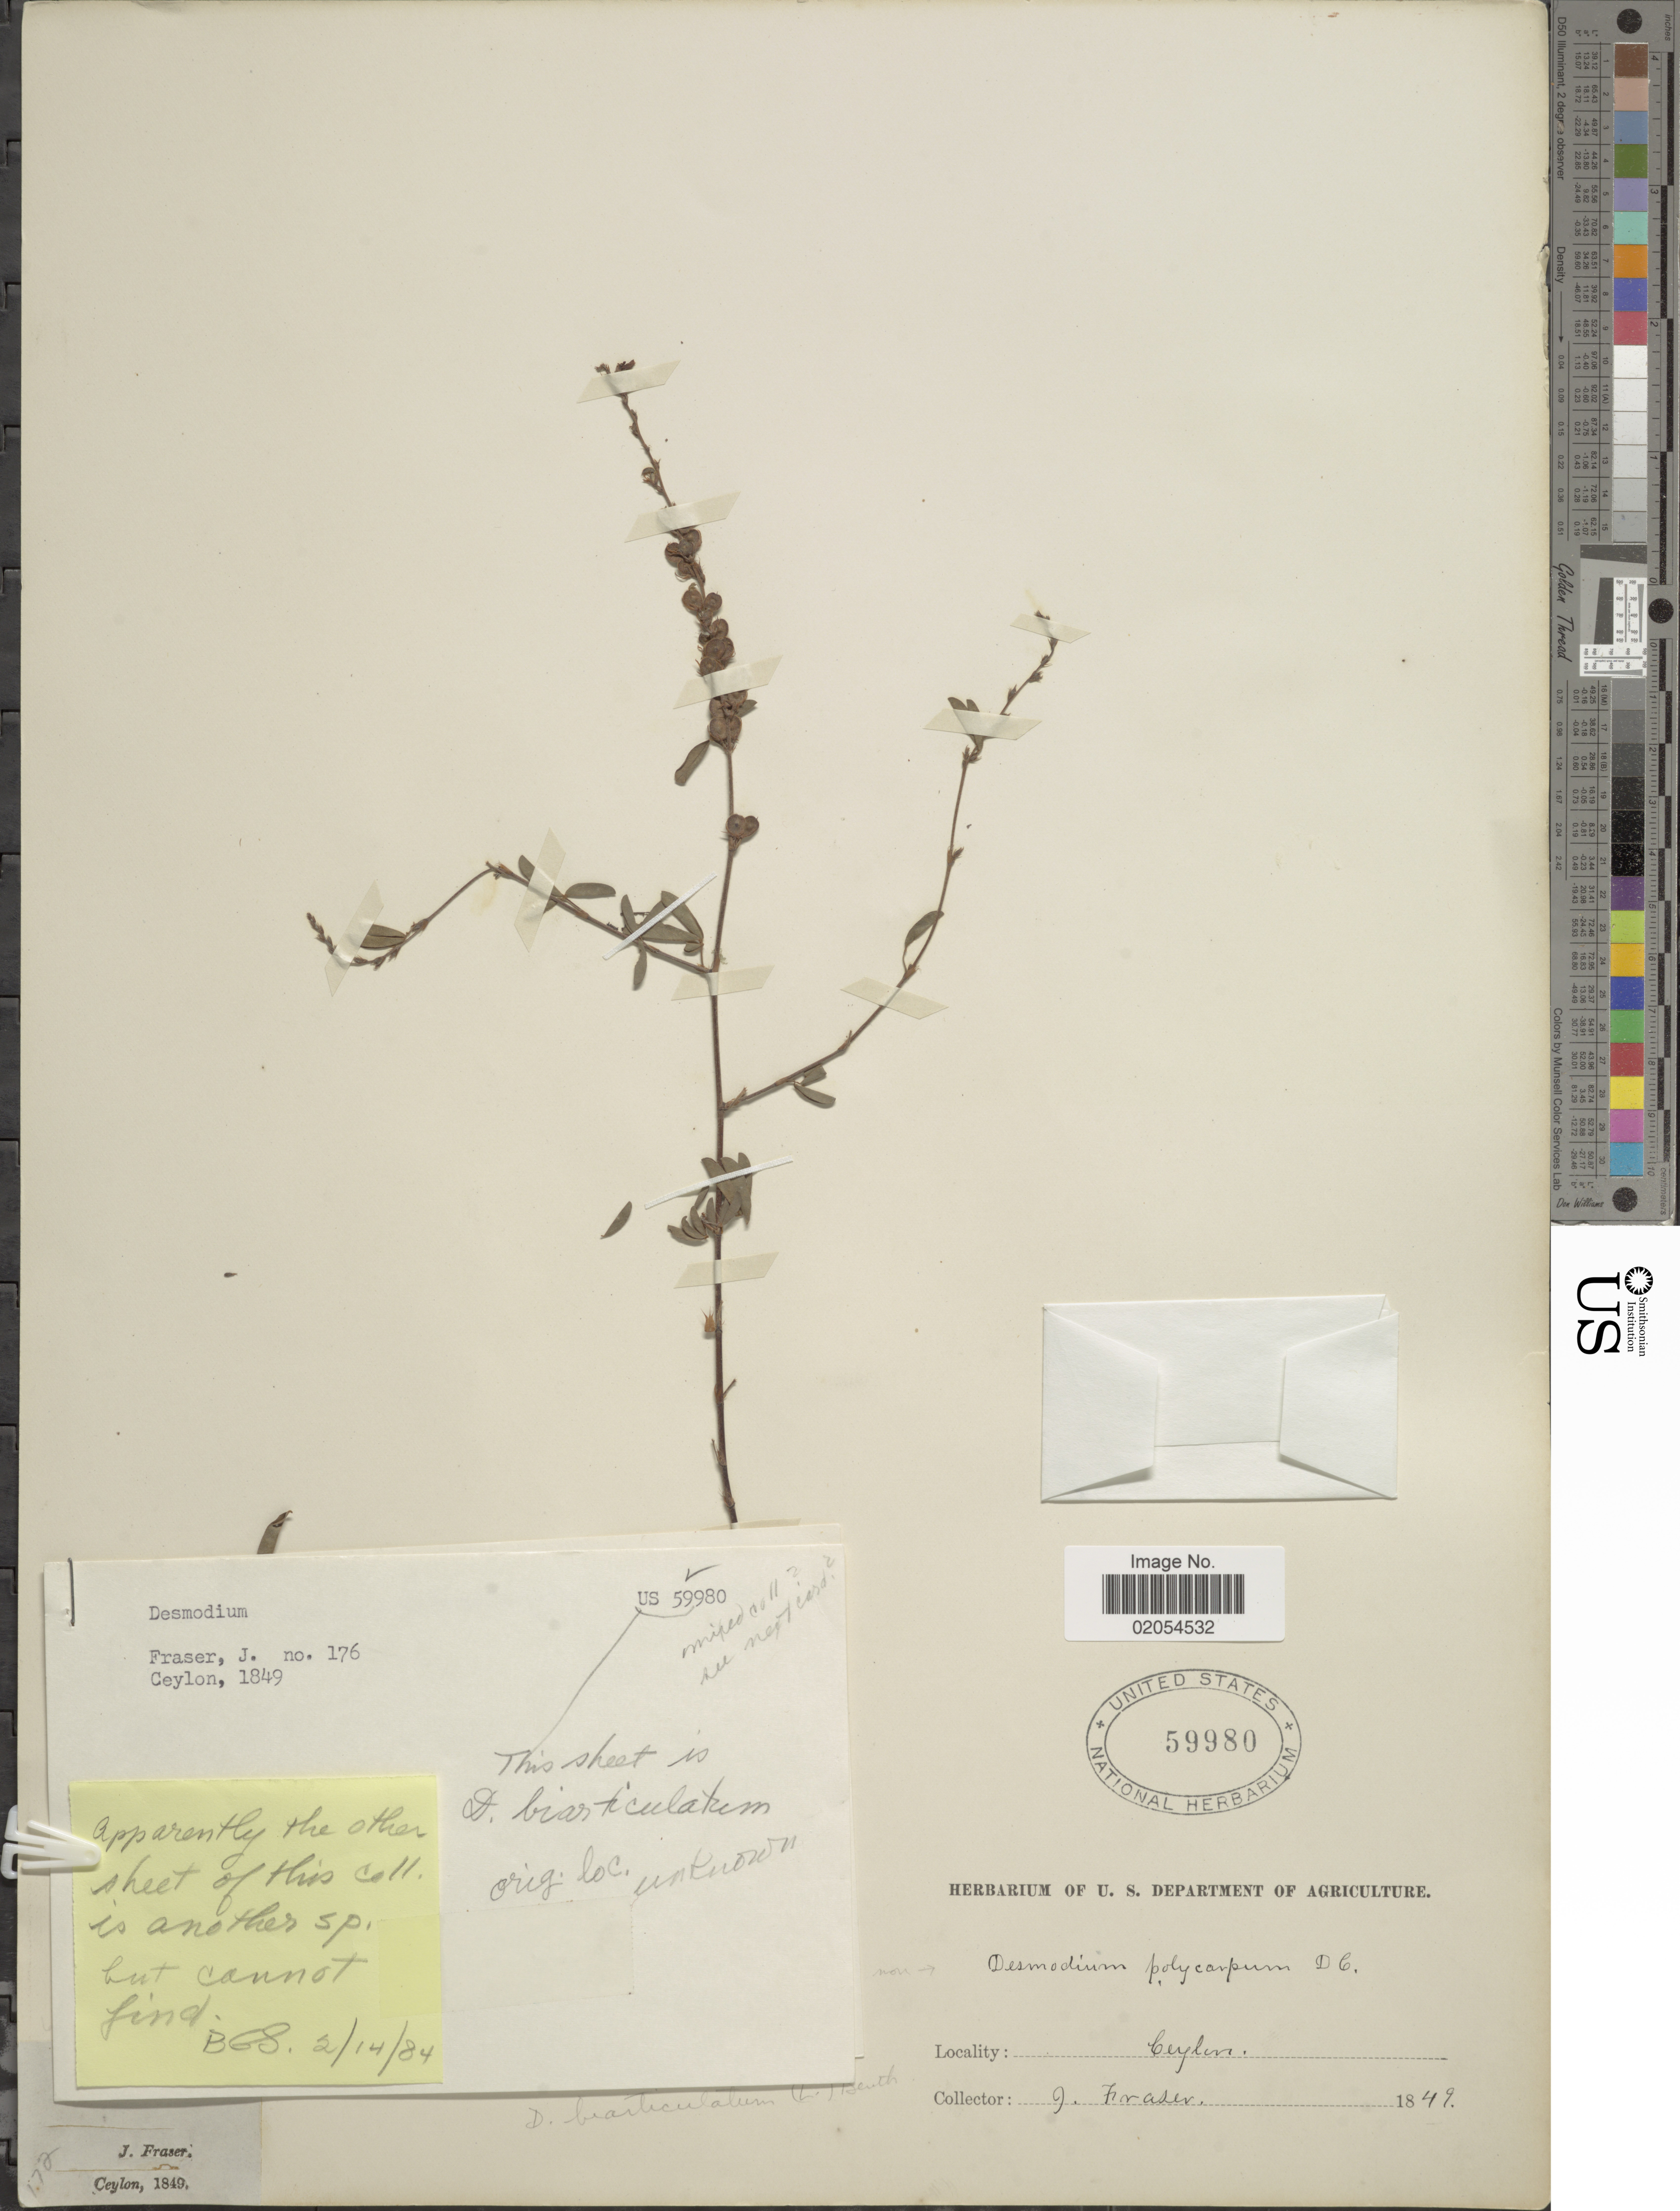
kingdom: Plantae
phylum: Tracheophyta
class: Magnoliopsida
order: Fabales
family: Fabaceae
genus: Aphyllodium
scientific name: Aphyllodium biarticulatum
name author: (L.) Gagnep.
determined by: Strong, Mark T., (BOT), Smithsonian Institution - National Museum of Natural History (UNITED STATES)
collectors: J. Fraser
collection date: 1849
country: Sri Lanka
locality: Ceylon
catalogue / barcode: US 59980